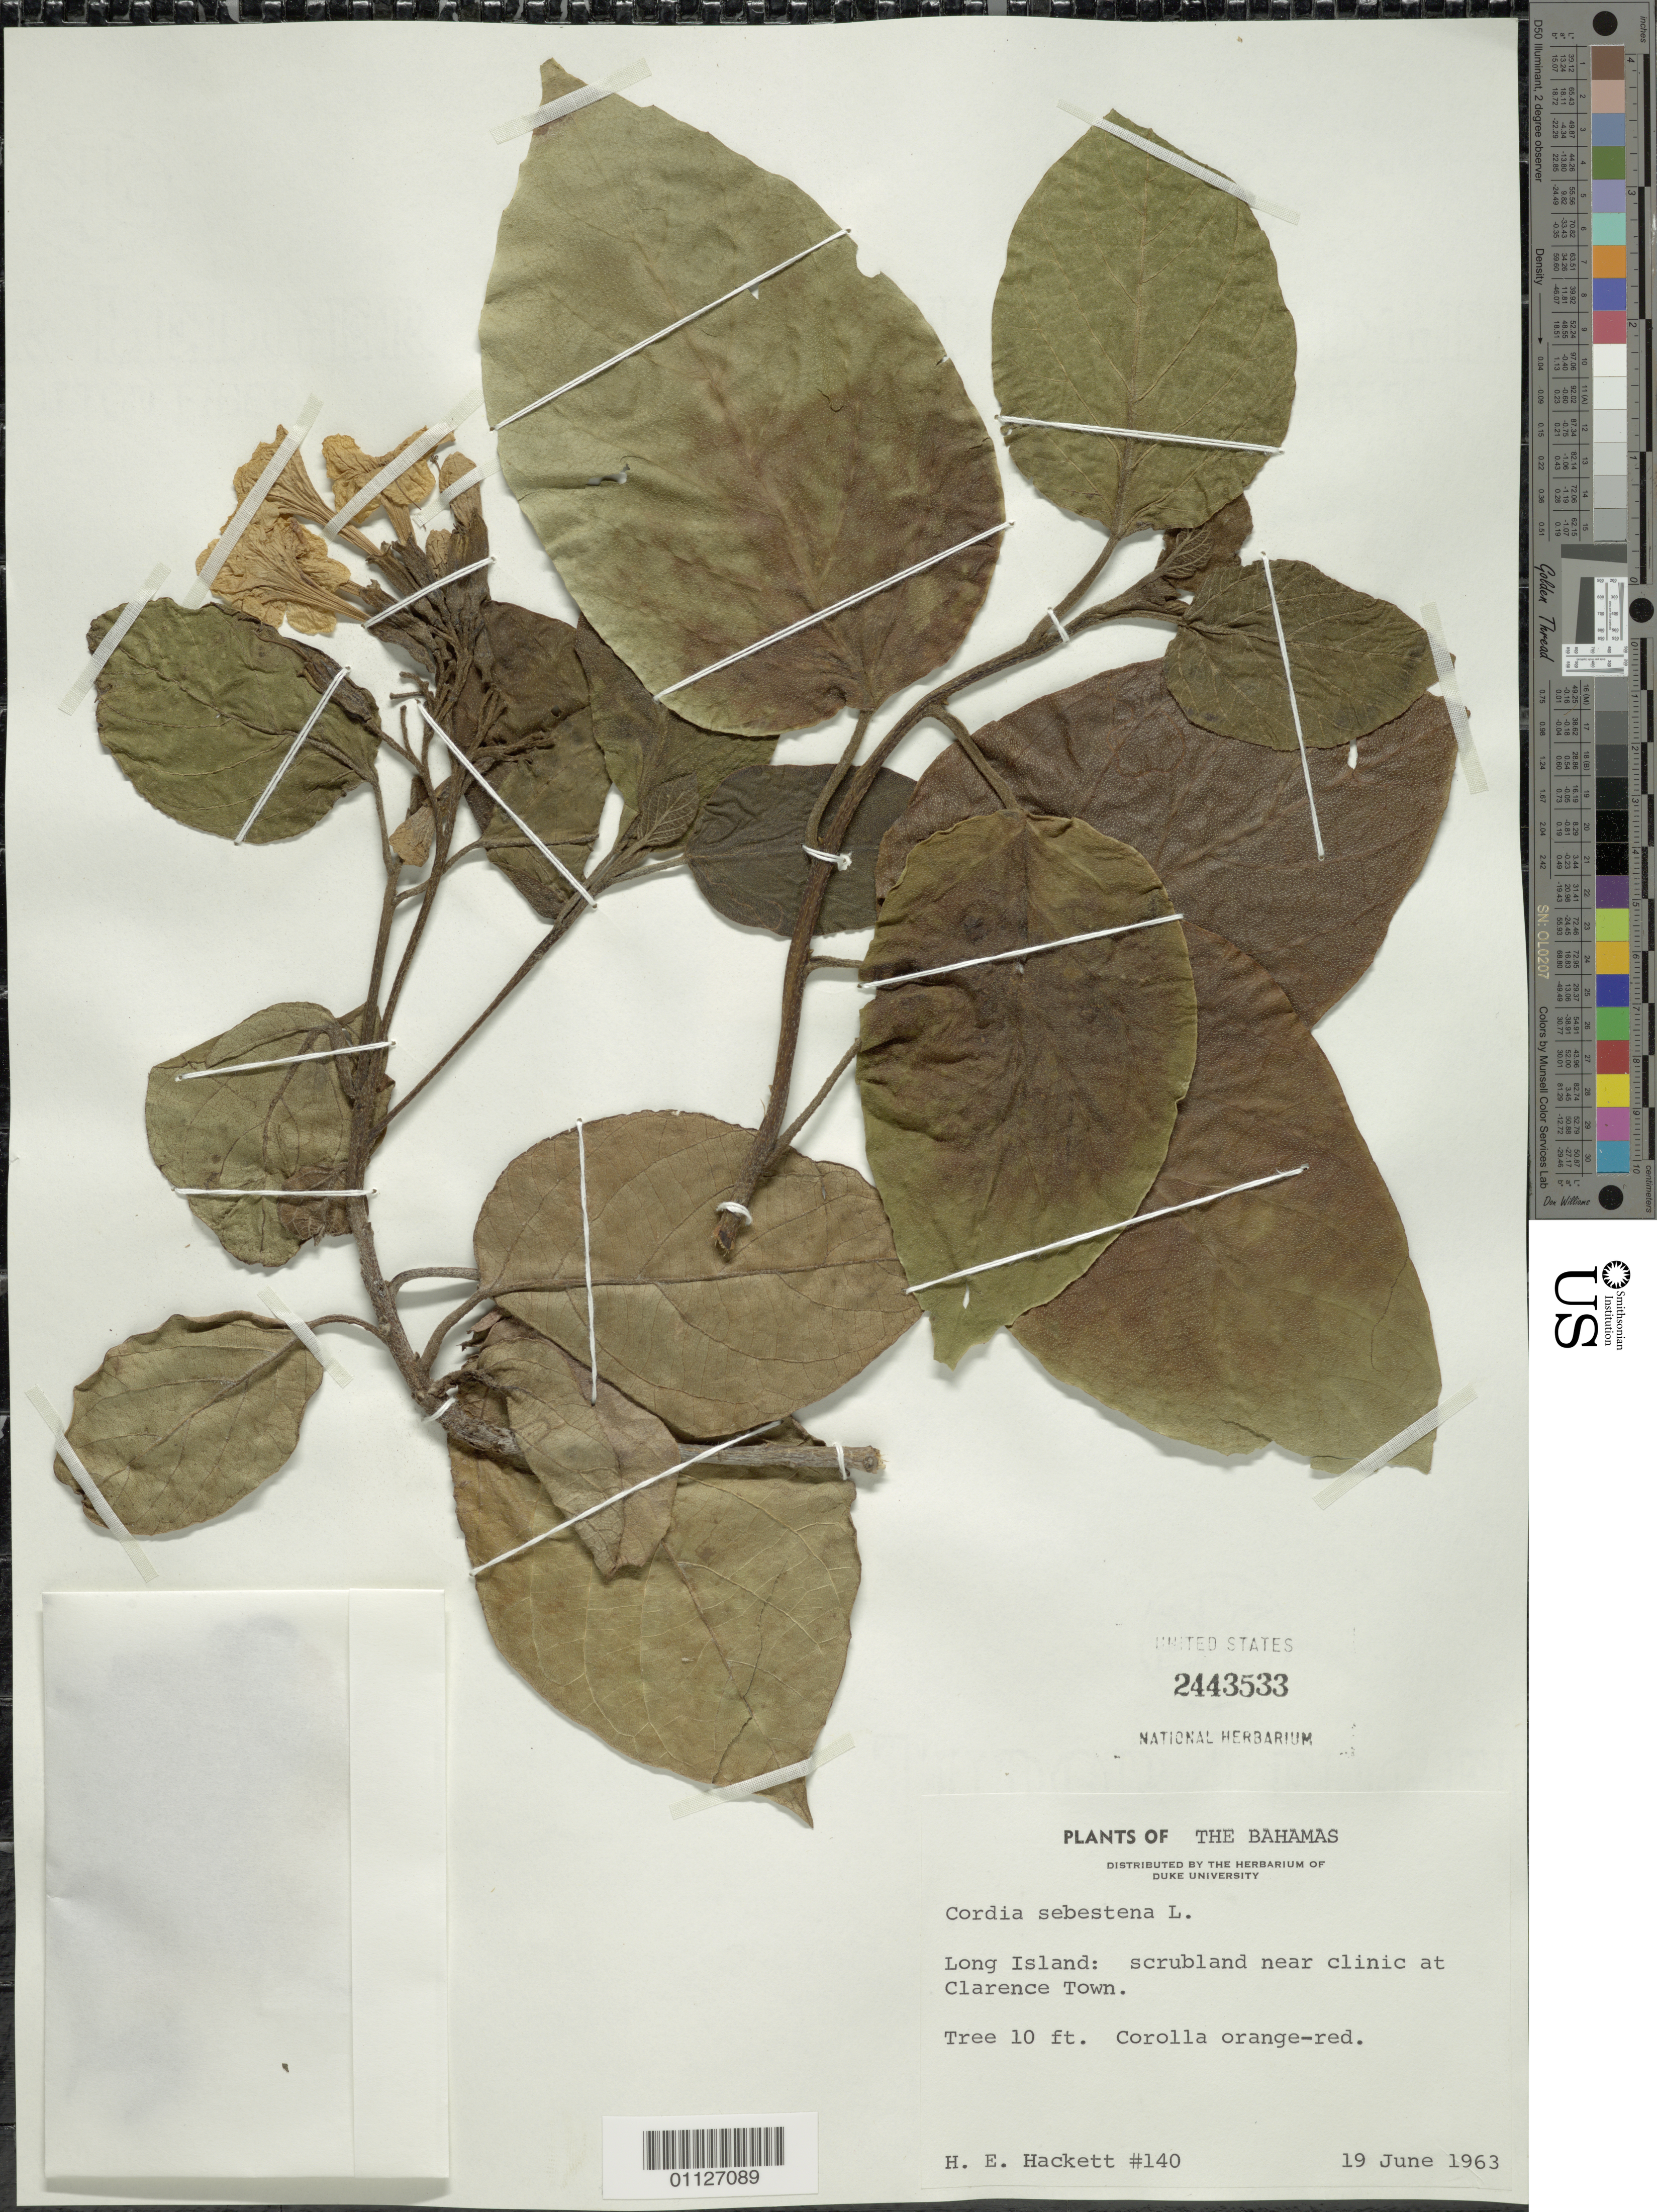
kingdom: Plantae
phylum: Tracheophyta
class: Magnoliopsida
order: Boraginales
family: Cordiaceae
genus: Cordia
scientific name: Cordia sebestena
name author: L.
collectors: H. E. Hackett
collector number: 140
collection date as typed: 19 Jun 1963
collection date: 1963-06-19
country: Bahamas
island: Long I.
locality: Scrubland near clinic at Clarence Town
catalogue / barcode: US 2443533